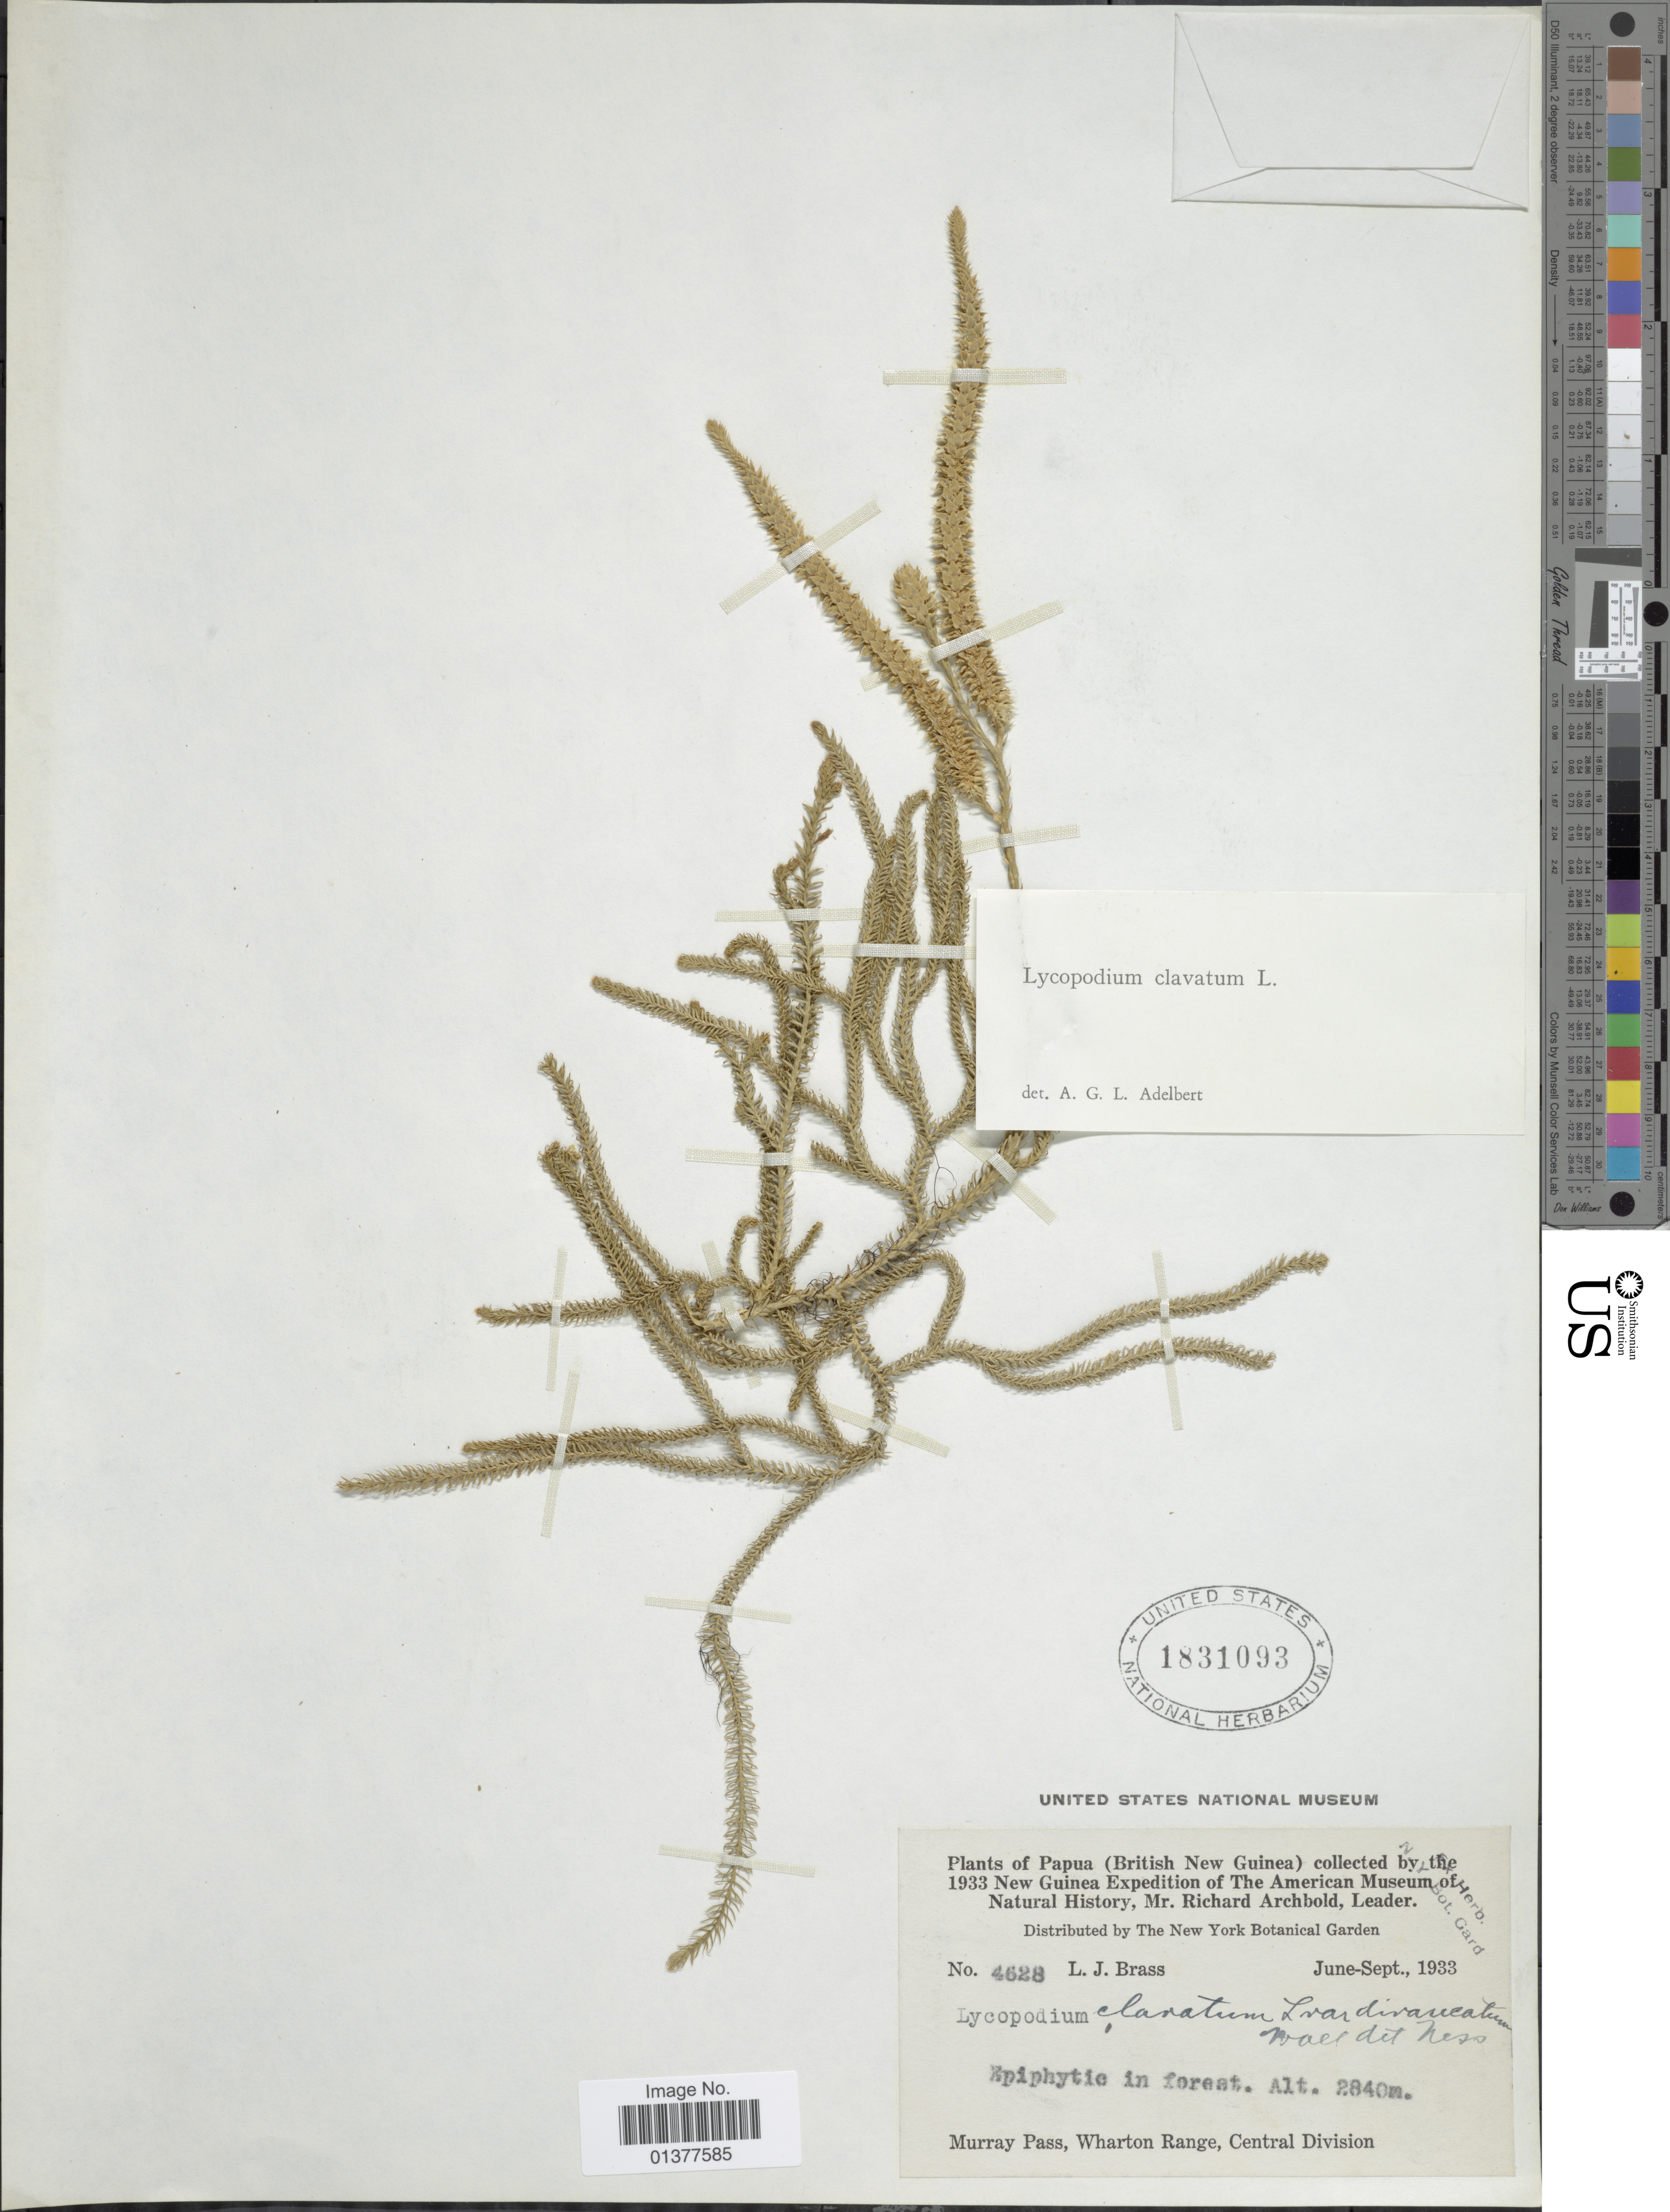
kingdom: Plantae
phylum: Tracheophyta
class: Lycopodiopsida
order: Lycopodiales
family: Lycopodiaceae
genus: Palhinhaea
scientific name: Palhinhaea cernua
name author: (L.) Vasc. & Franco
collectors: L. J. Brass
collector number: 4628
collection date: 1933-06/1933-09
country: Papua New Guinea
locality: Papua(British New Guinea), Murray Pass, Wharton Range, Central Division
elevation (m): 2840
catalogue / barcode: US 1831093